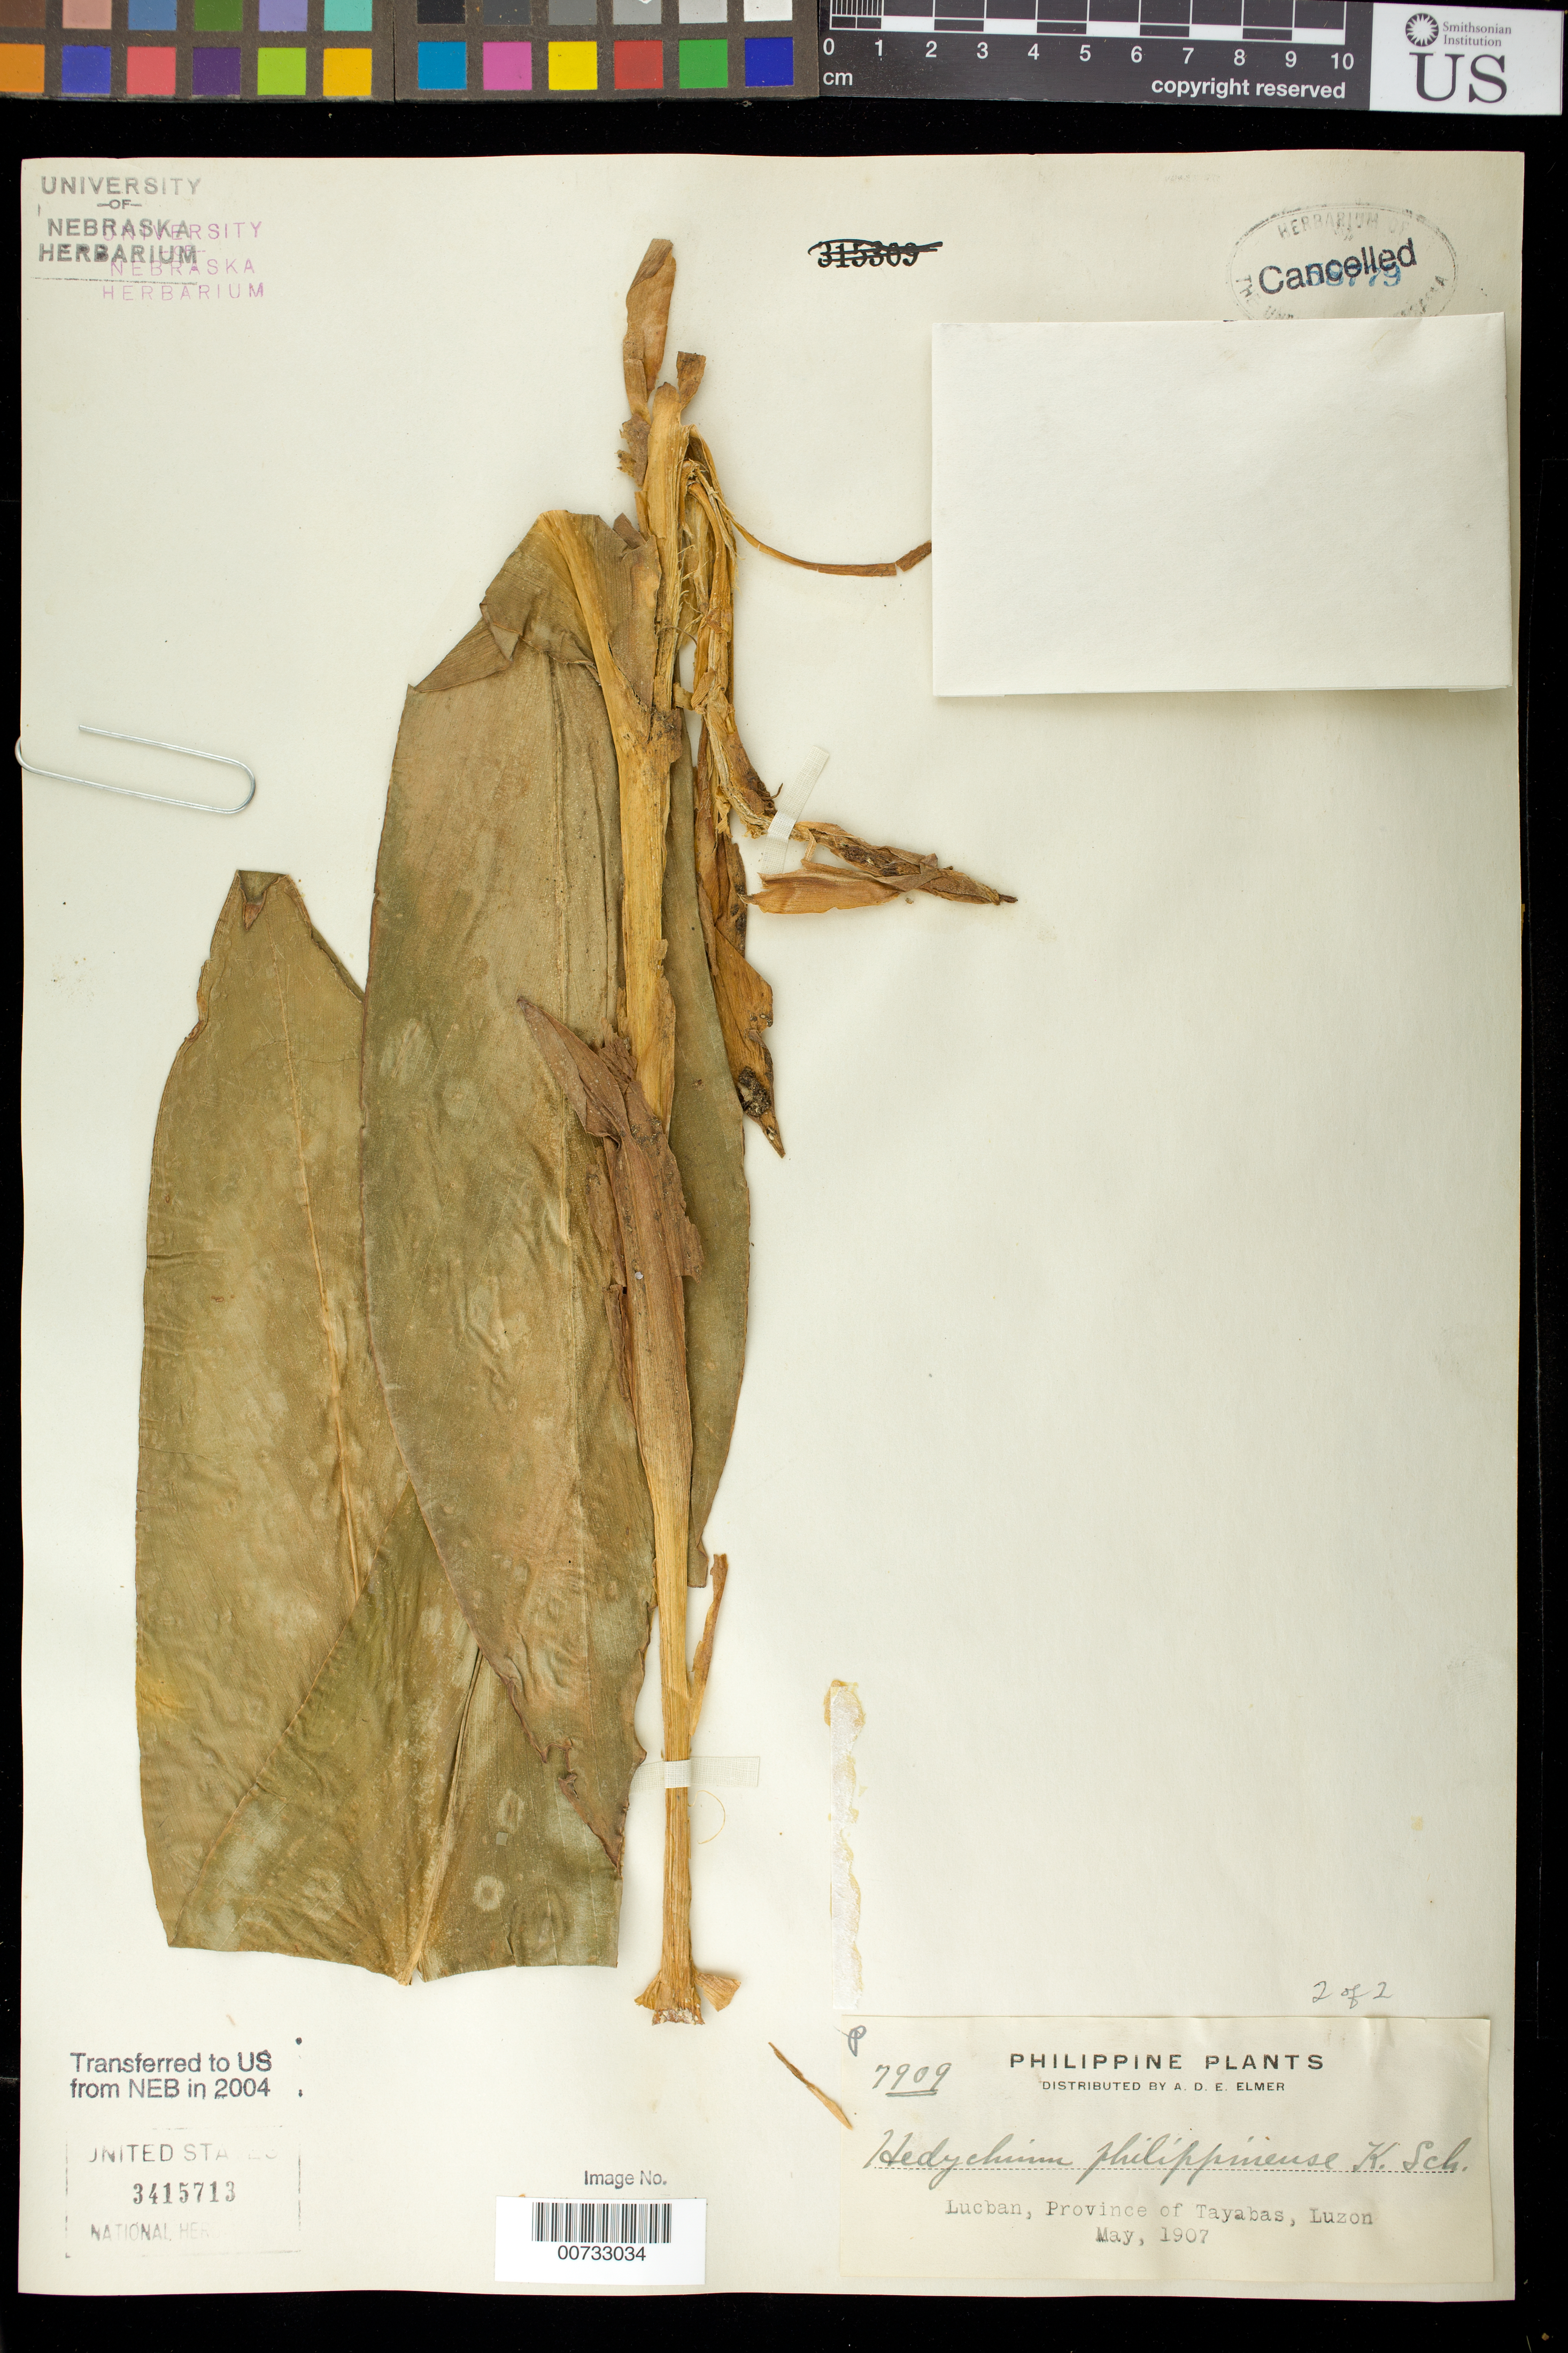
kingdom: Plantae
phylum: Tracheophyta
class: Liliopsida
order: Zingiberales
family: Zingiberaceae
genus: Hedychium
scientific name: Hedychium philippinense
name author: K. Schum.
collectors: A. D. E. Elmer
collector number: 7909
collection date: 1907-05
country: Philippines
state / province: Calabarzon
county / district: Quezon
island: Luzon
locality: Lucban. Tayabas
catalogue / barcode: US 3415713